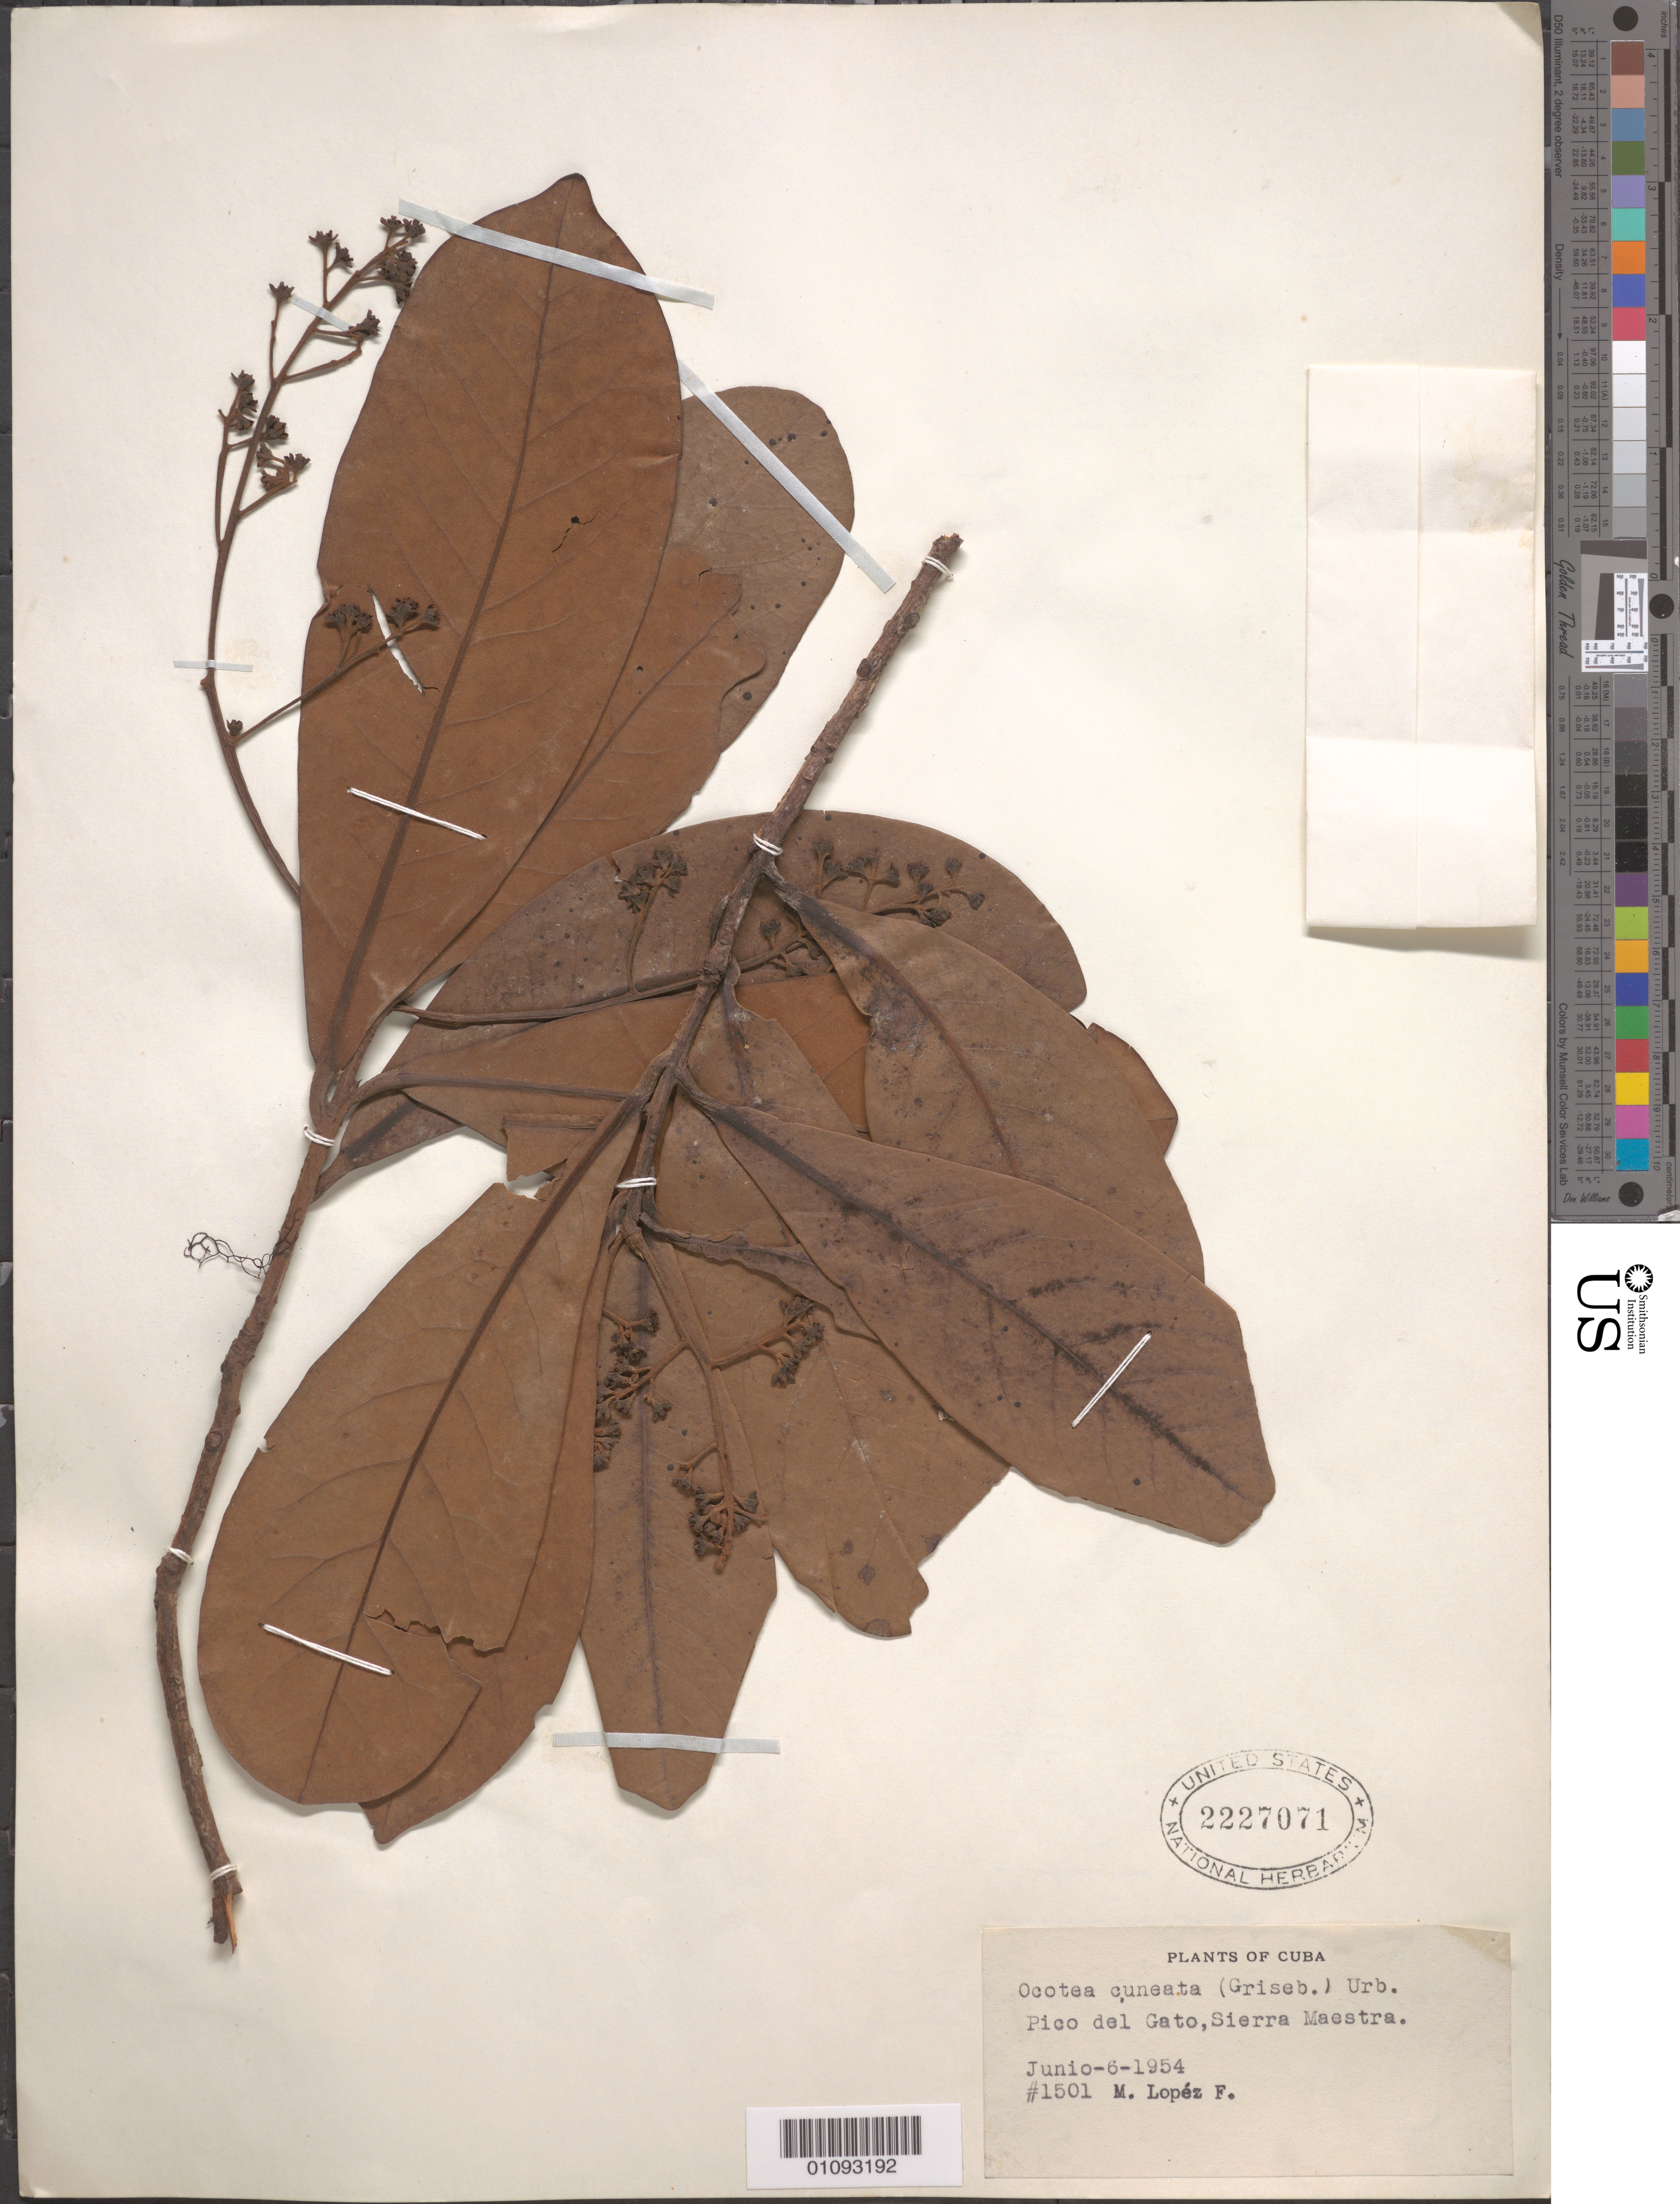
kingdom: Plantae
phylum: Tracheophyta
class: Magnoliopsida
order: Laurales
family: Lauraceae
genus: Ocotea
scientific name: Ocotea cuneata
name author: (Griseb.) M. Gómez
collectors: M. López Figueiras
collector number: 1501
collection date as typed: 06 Jun 1954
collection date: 1954-06-06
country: Cuba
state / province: Santiago de Cuba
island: Cuba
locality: Pico del Gato, Sierra Maestra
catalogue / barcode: US 2227071